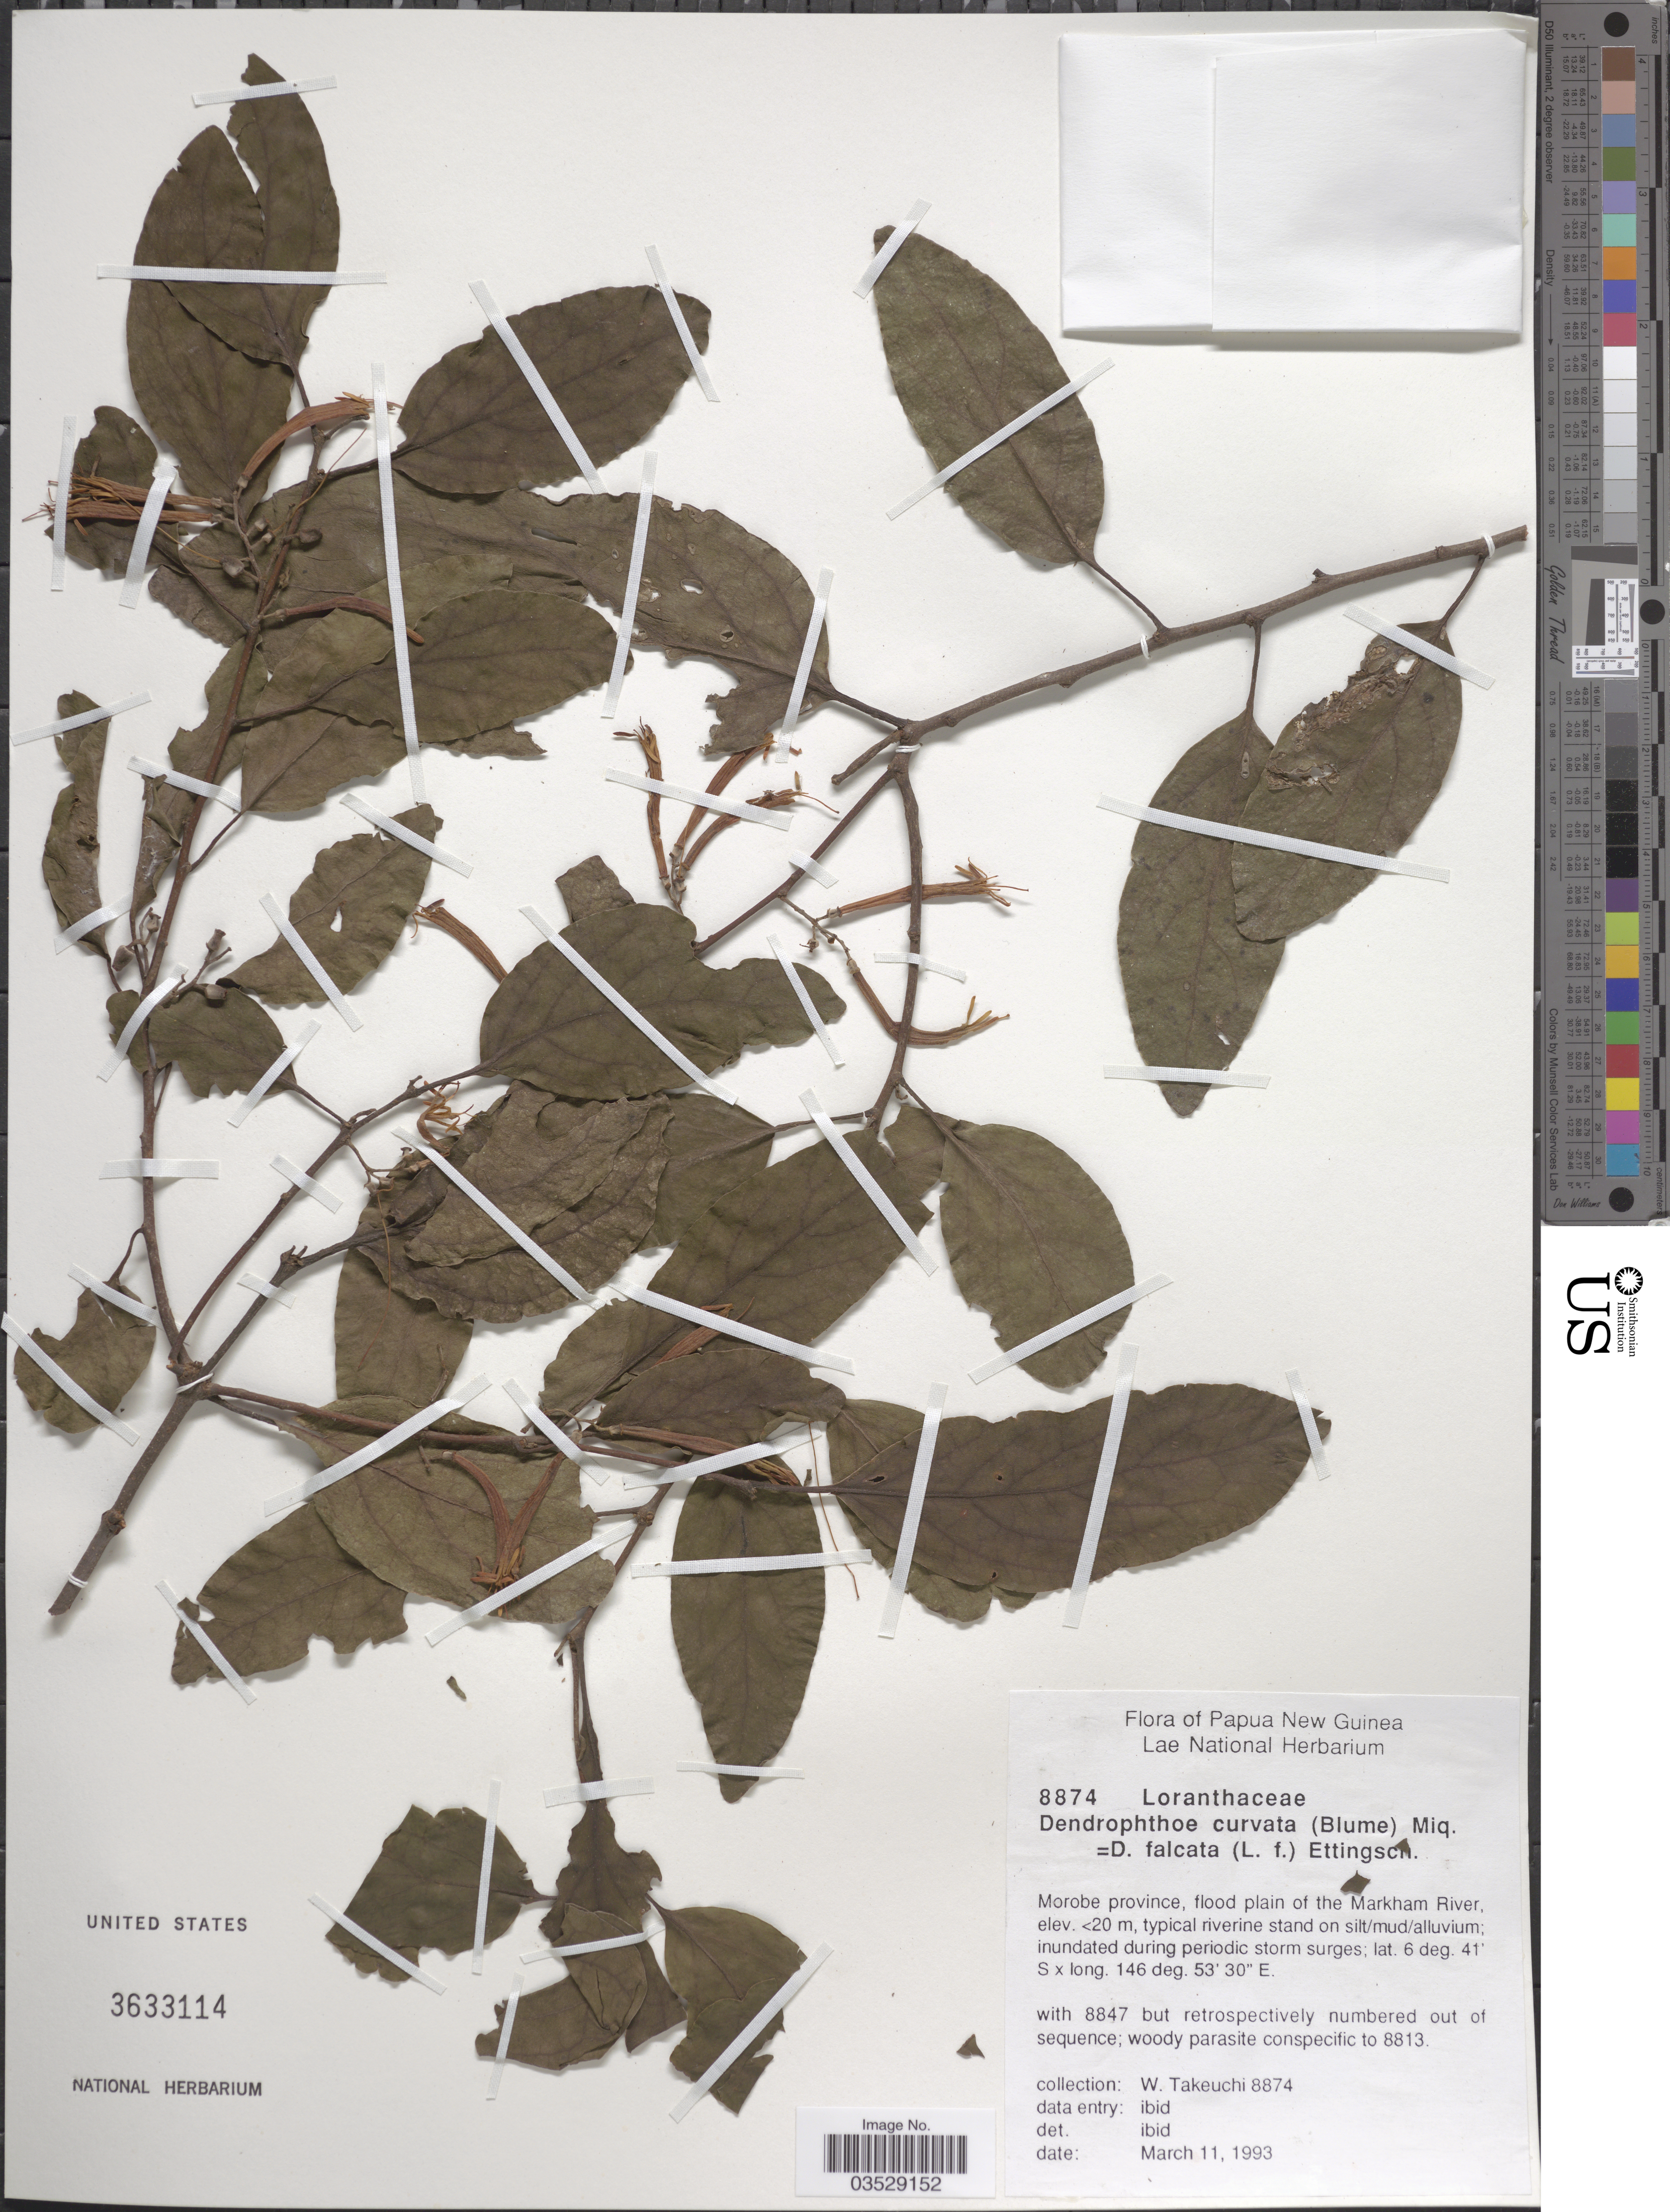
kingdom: Plantae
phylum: Tracheophyta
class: Magnoliopsida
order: Santalales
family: Loranthaceae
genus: Dendrophthoe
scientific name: Dendrophthoe curvata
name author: Miq.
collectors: W. Takeuchi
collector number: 8874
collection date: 1993-03-11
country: Papua New Guinea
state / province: Morobe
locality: Flood plain of the Markham River.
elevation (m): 20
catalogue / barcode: US 3633114